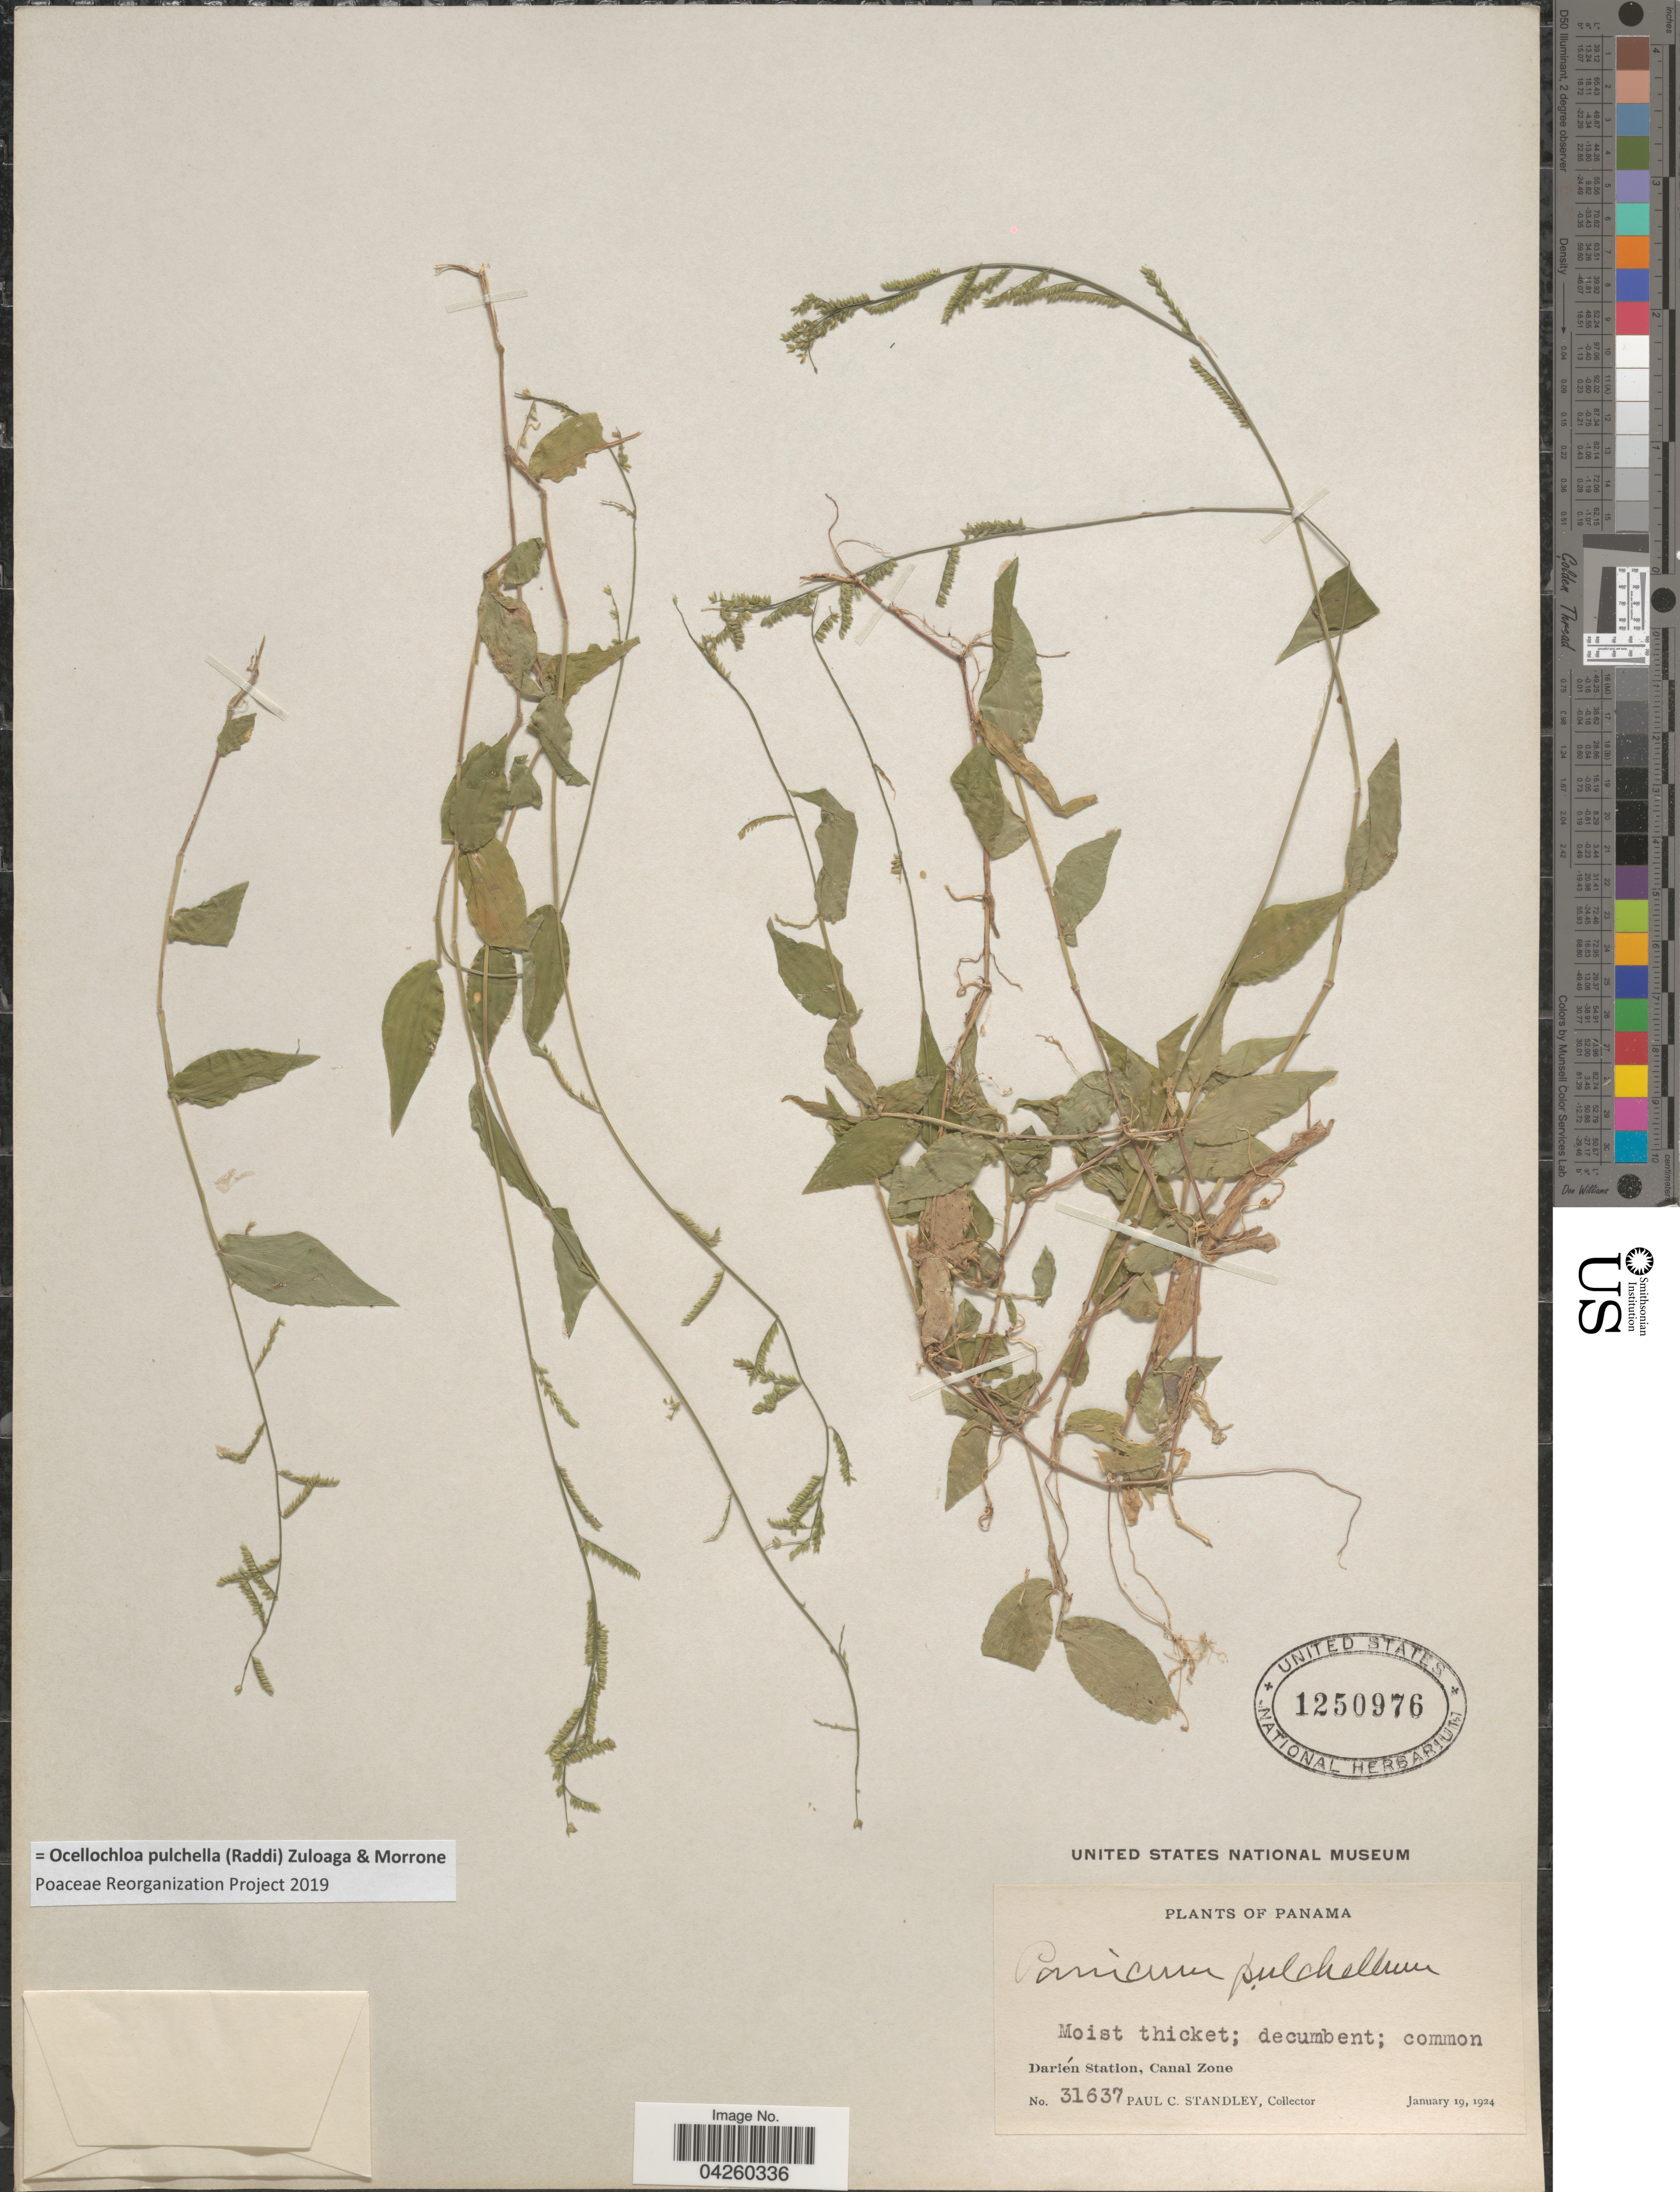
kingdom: Plantae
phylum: Tracheophyta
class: Liliopsida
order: Poales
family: Poaceae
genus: Ocellochloa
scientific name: Ocellochloa pulchella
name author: (Raddi) Zuloaga & Morrone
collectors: P. C. Standley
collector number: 31637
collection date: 1924-01-19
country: Panama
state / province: Darien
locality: Darién Station, Canal Zone.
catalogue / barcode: US 1250976